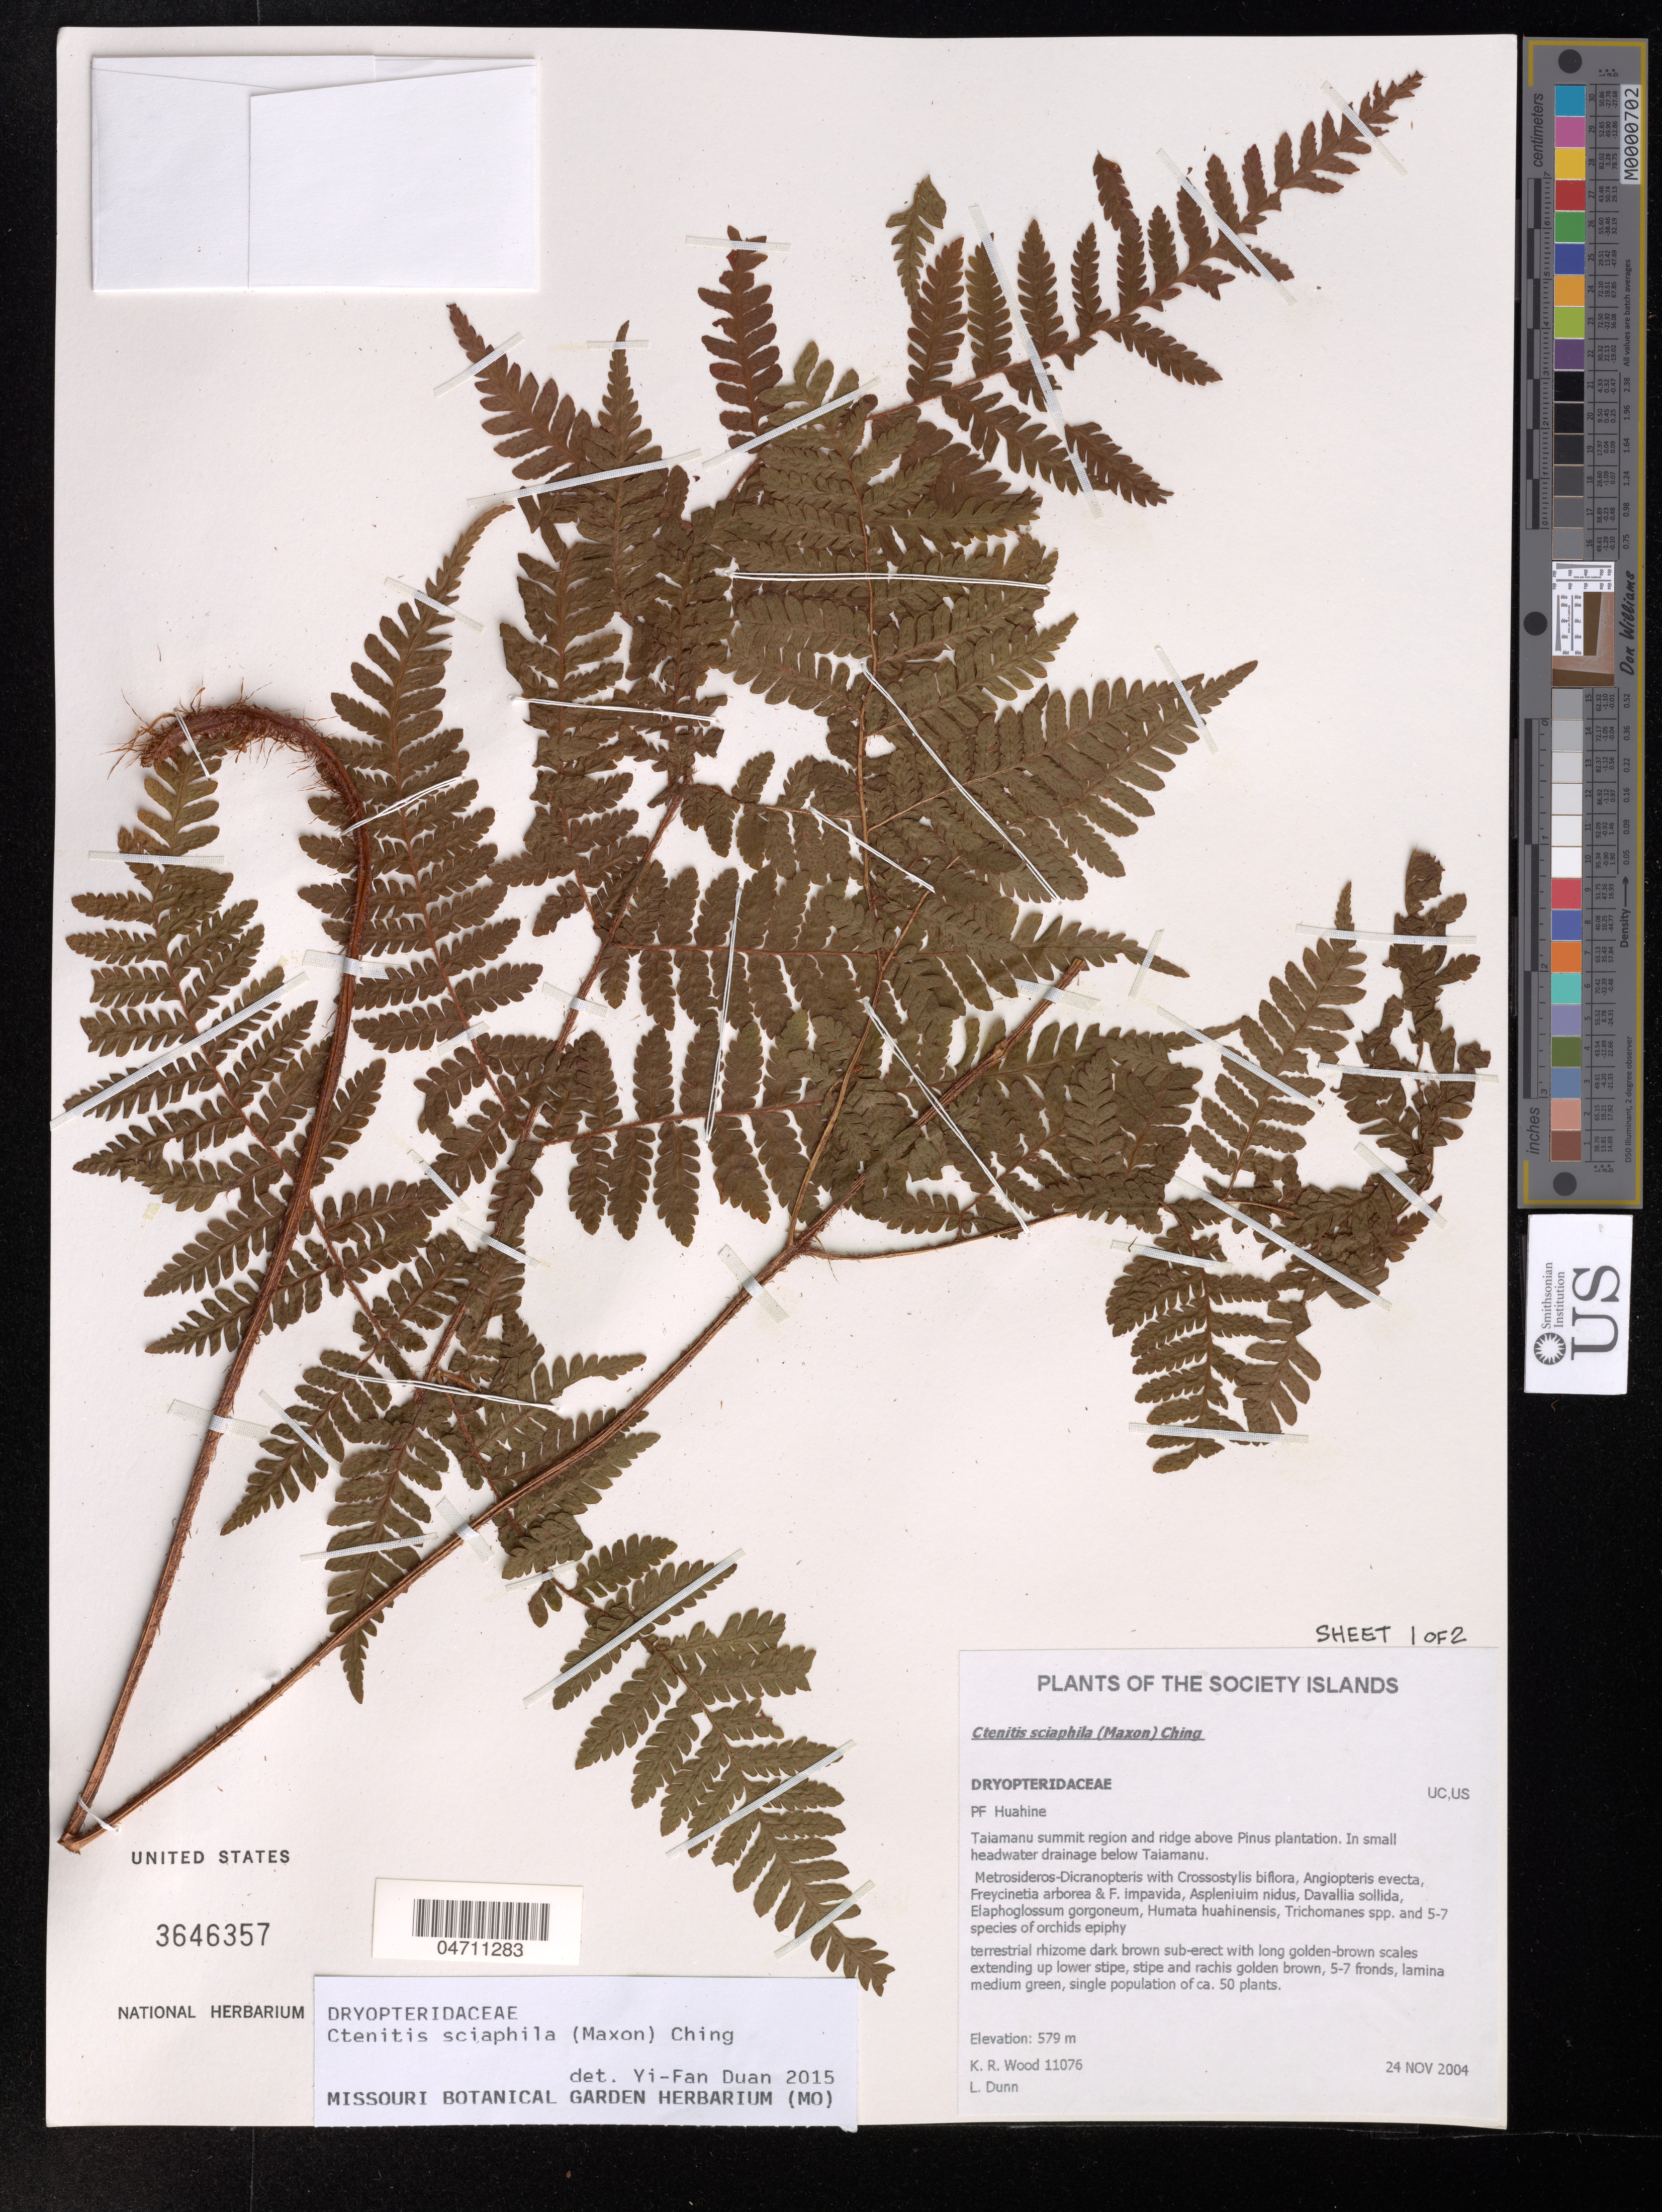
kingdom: Plantae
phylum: Tracheophyta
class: Polypodiopsida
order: Polypodiales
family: Dryopteridaceae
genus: Ctenitis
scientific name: Ctenitis sciaphila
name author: (Maxon) Ching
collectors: K. R. Wood & L. Dunn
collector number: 11076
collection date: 2004-11-24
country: French Polynesia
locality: PF Huahine, Taiamanu summit region and ridge above Pinus plantation. In small headwater drainage below Taiamanu.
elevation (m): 579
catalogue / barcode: US 3646357